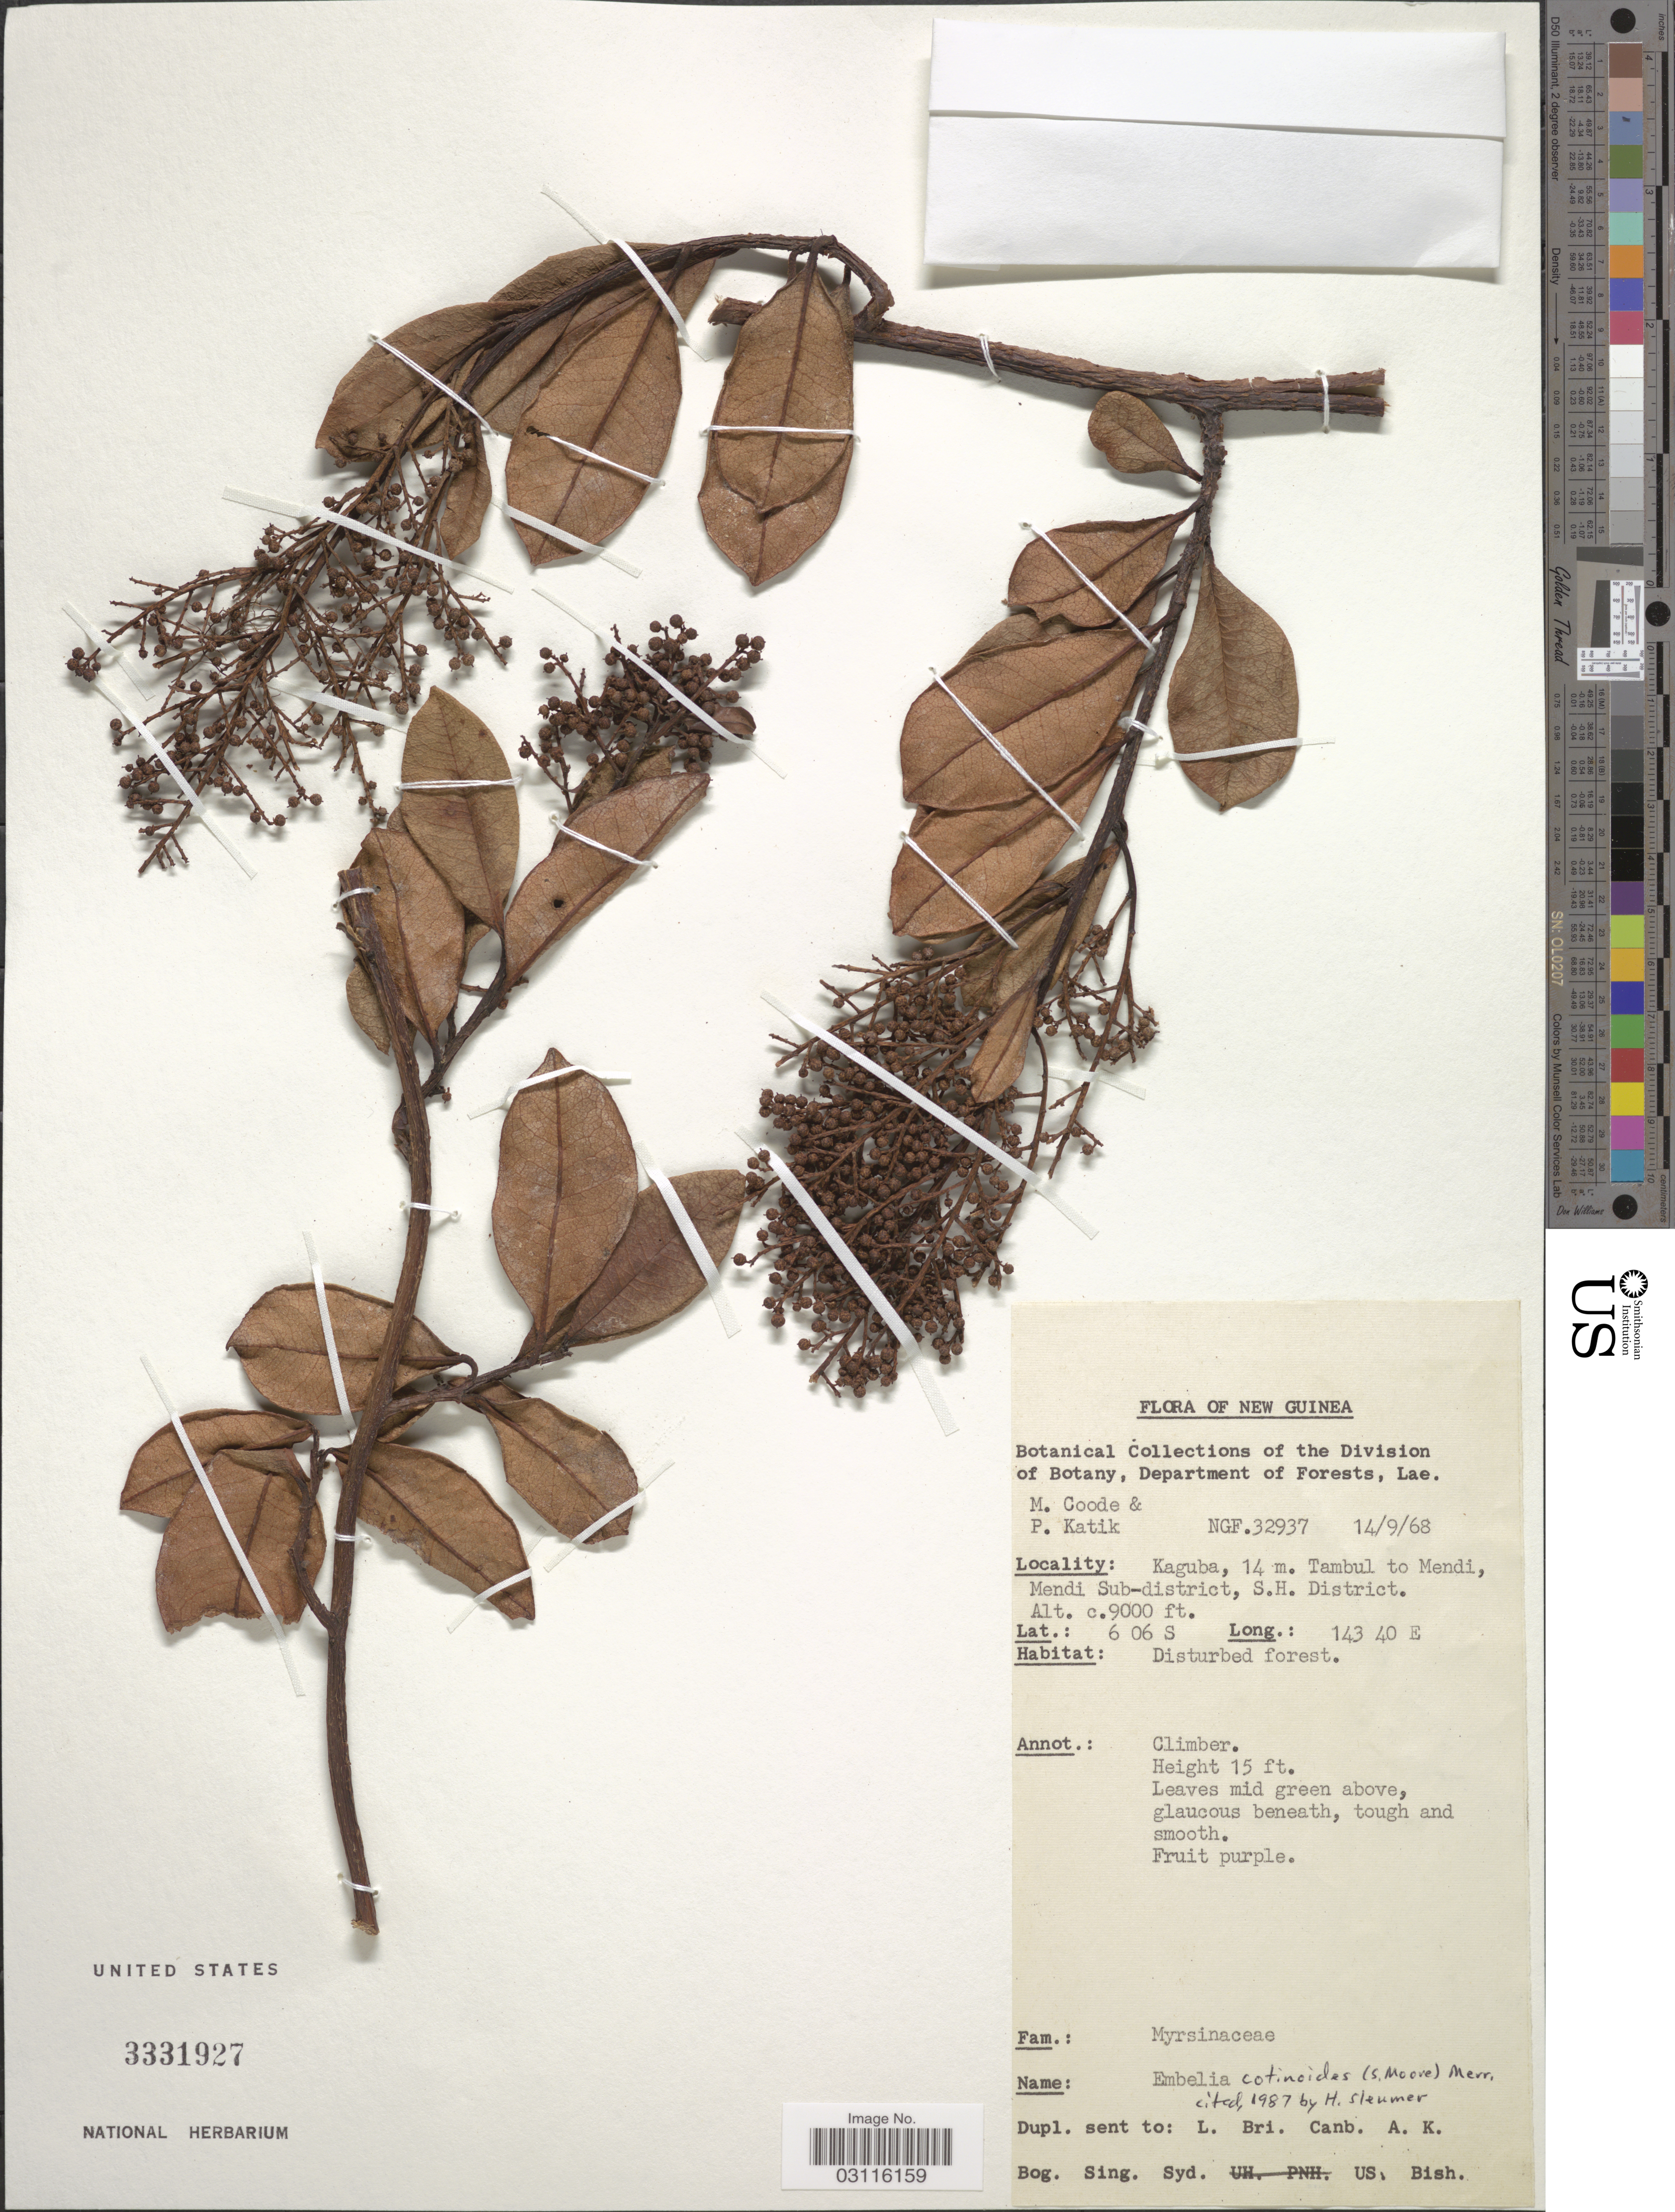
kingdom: Plantae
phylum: Tracheophyta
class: Magnoliopsida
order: Ericales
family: Primulaceae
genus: Embelia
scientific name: Embelia cotinoides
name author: (S. Moore) Merr.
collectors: M. Coode & P. Katik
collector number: NGF 32937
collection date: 1968-09-14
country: Papua New Guinea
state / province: Southern Highlands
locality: New Guinea. Kaguba, 14 m. Tambul to Mendi, Mendi Sub-district, S. H. District.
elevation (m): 2743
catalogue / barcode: US 3331927